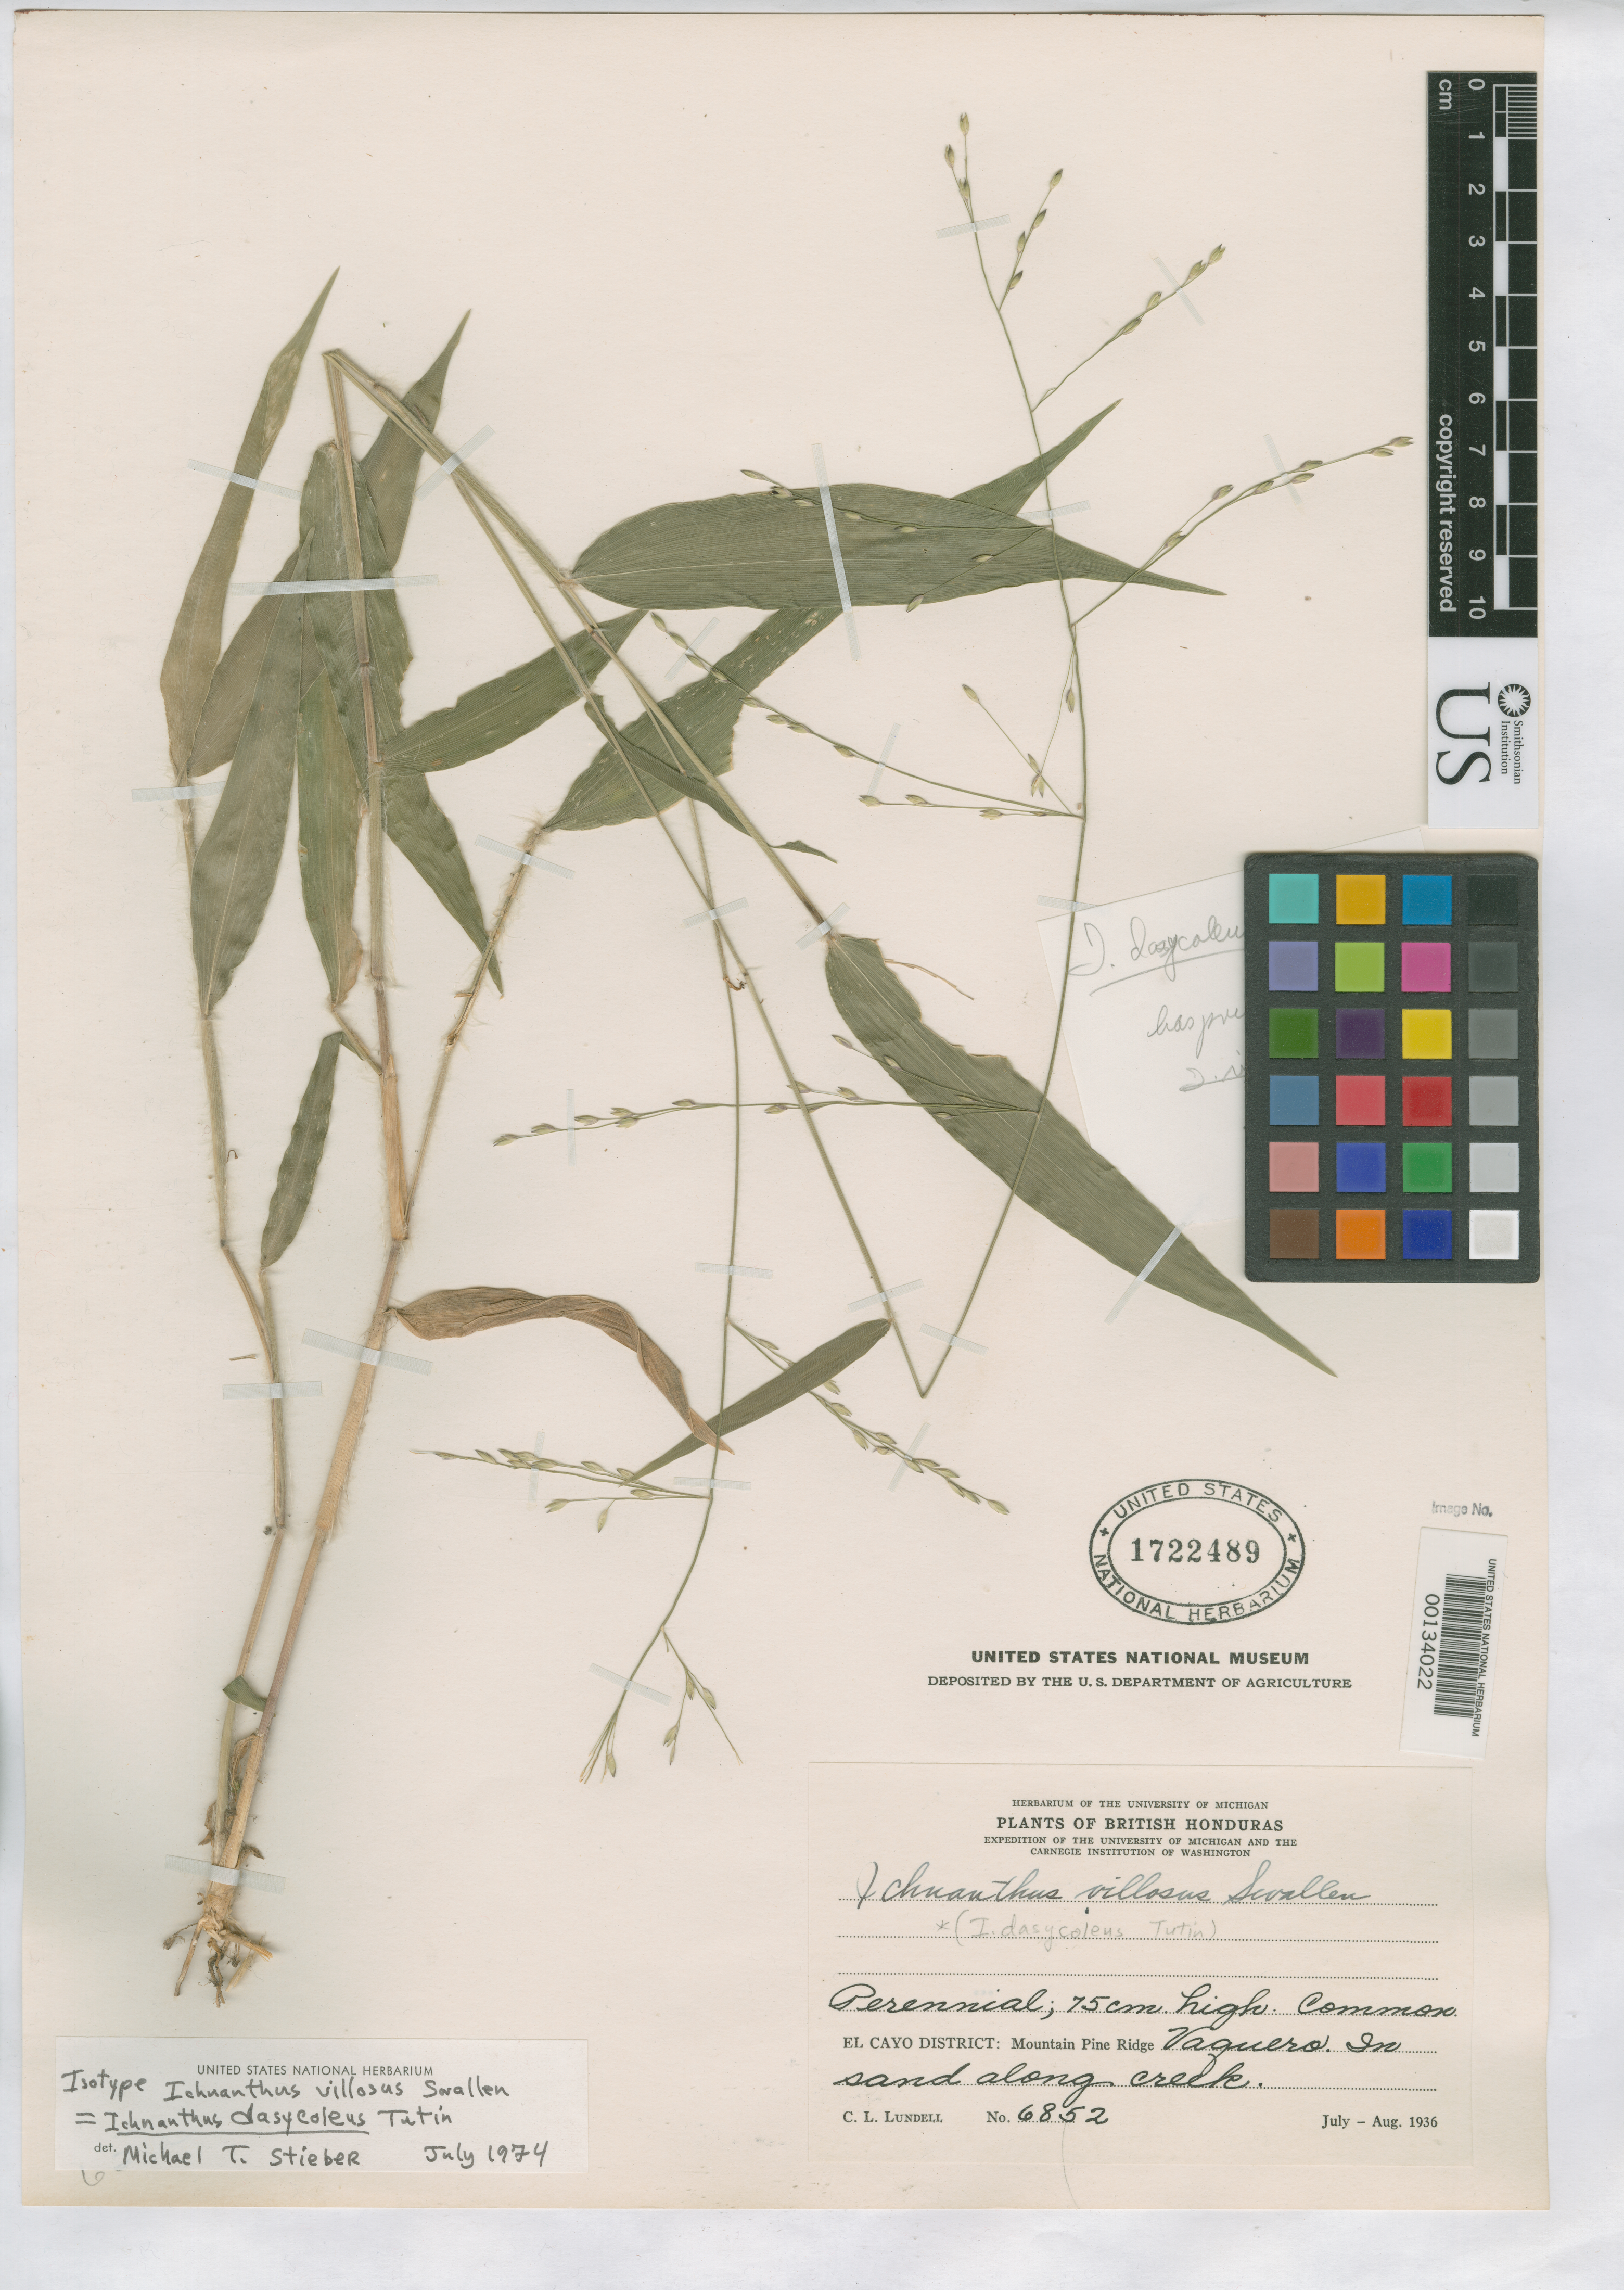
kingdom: Plantae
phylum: Tracheophyta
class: Liliopsida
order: Poales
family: Poaceae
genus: Ichnanthus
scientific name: Ichnanthus villosus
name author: Swallen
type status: Isotype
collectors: C. L. Lundell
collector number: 6852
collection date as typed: Jul 1936 to -- Aug 1936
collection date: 1936-07/1936-08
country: Belize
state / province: Cayo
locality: Along creek at Vaquero, Mountain Pine Ridge, British Honduras.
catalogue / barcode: US 1722489